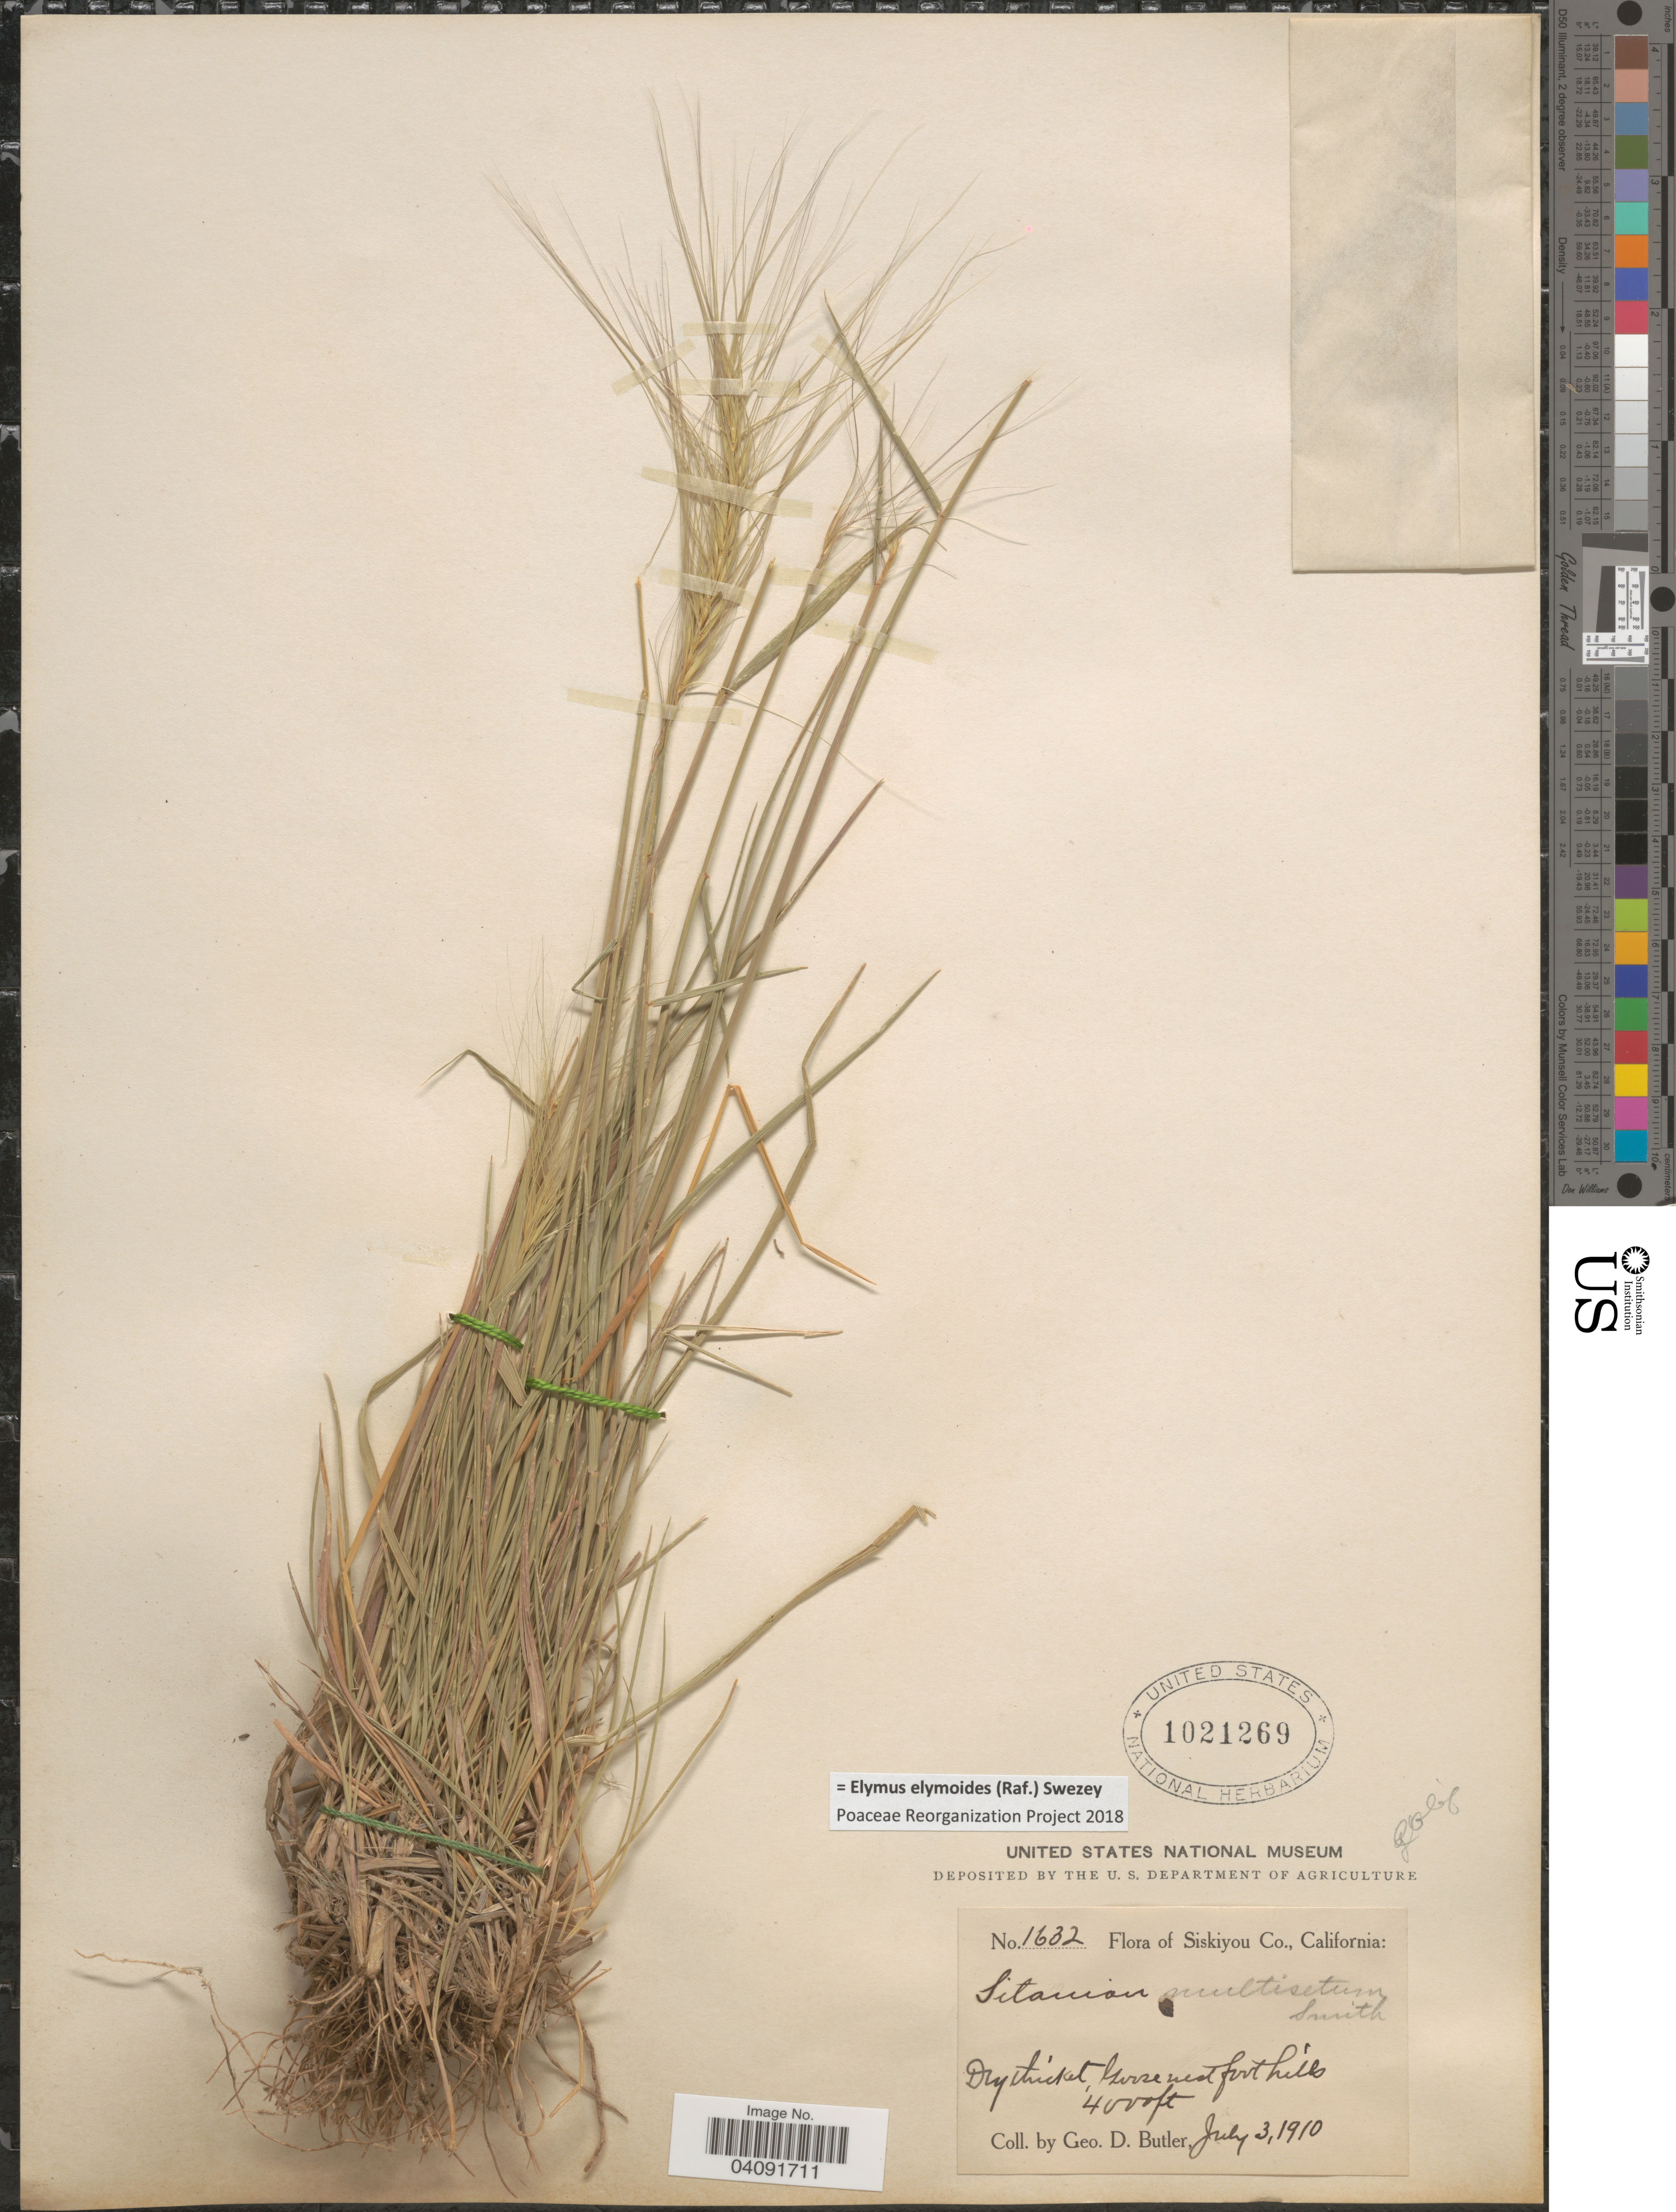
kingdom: Plantae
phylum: Tracheophyta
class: Liliopsida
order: Poales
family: Poaceae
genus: Elymus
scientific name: Elymus elymoides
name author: (Raf.) Swezey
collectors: G. D. Butler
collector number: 1632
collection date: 1910-07-03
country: United States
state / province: California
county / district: Siskiyou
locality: Siskiyou Co. Goose nest foot hills.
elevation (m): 1219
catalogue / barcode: US 1021269